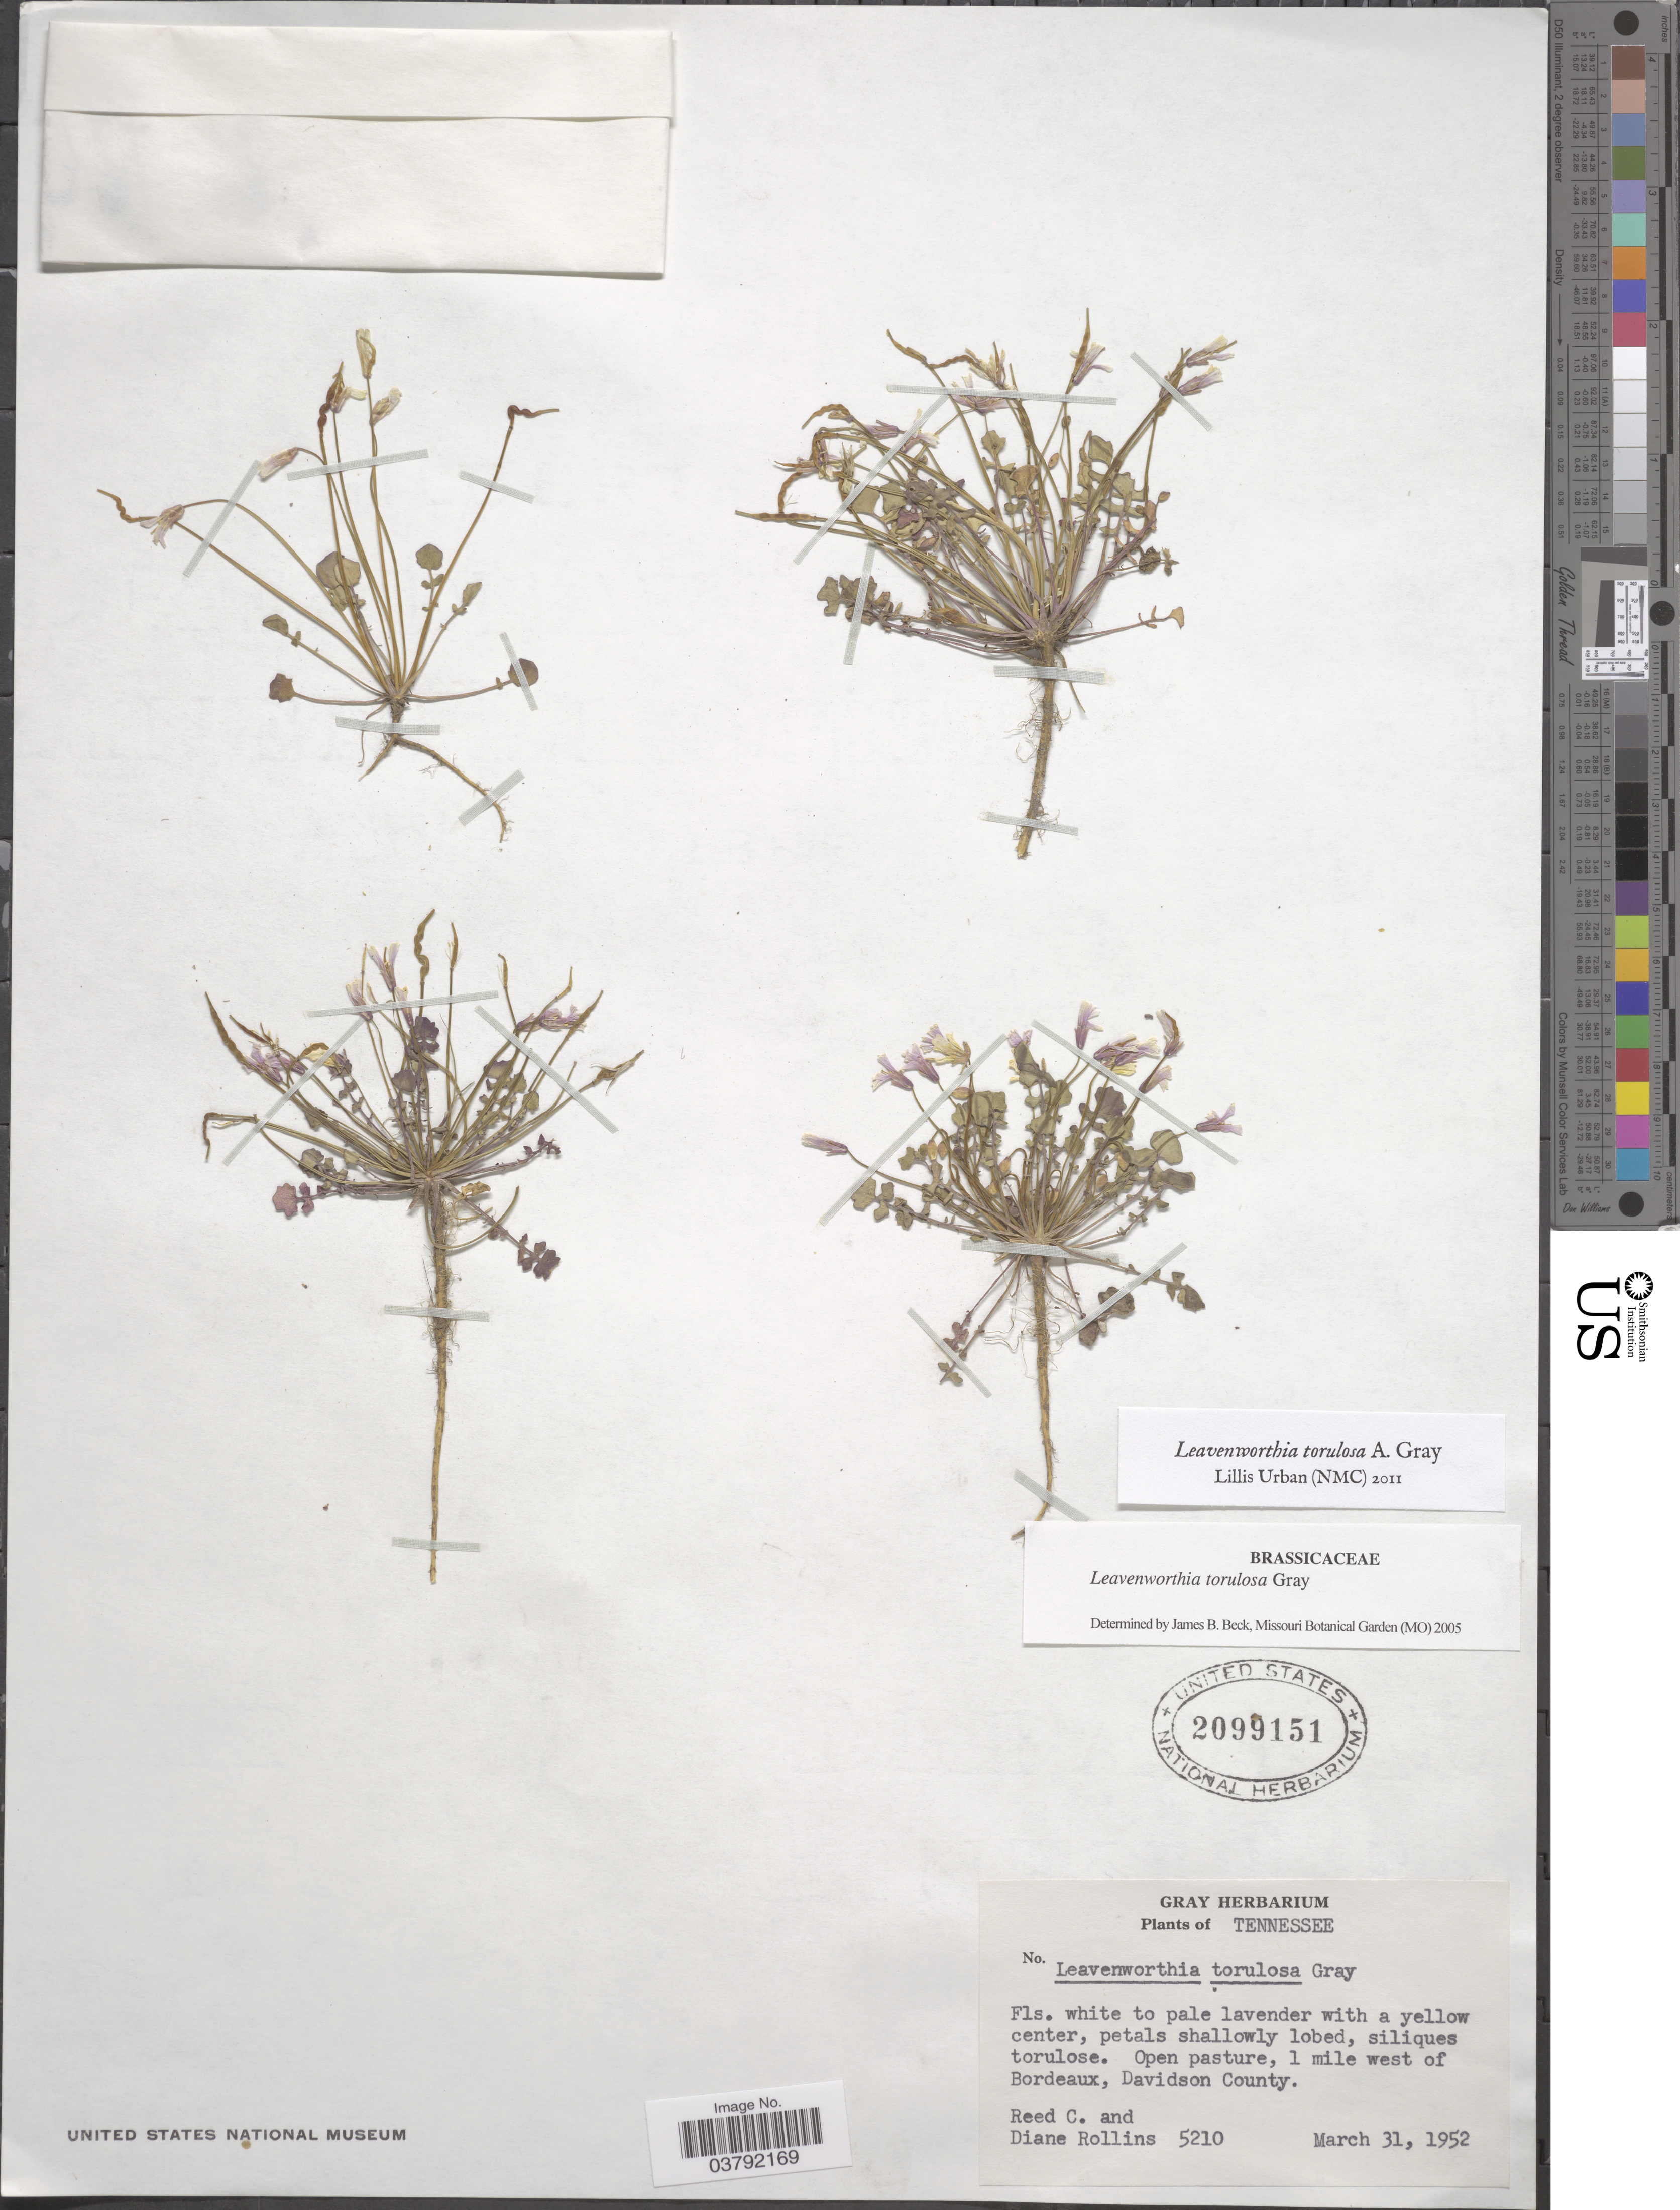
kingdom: Plantae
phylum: Tracheophyta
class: Magnoliopsida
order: Brassicales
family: Brassicaceae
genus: Leavenworthia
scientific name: Leavenworthia torulosa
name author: A. Gray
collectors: R. C. Rollins & D. Rollins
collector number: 5210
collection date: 1952-03-31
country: United States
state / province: Tennessee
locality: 1 mile west of Bordeaux, Davidson County.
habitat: open pasture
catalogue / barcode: US 2099151